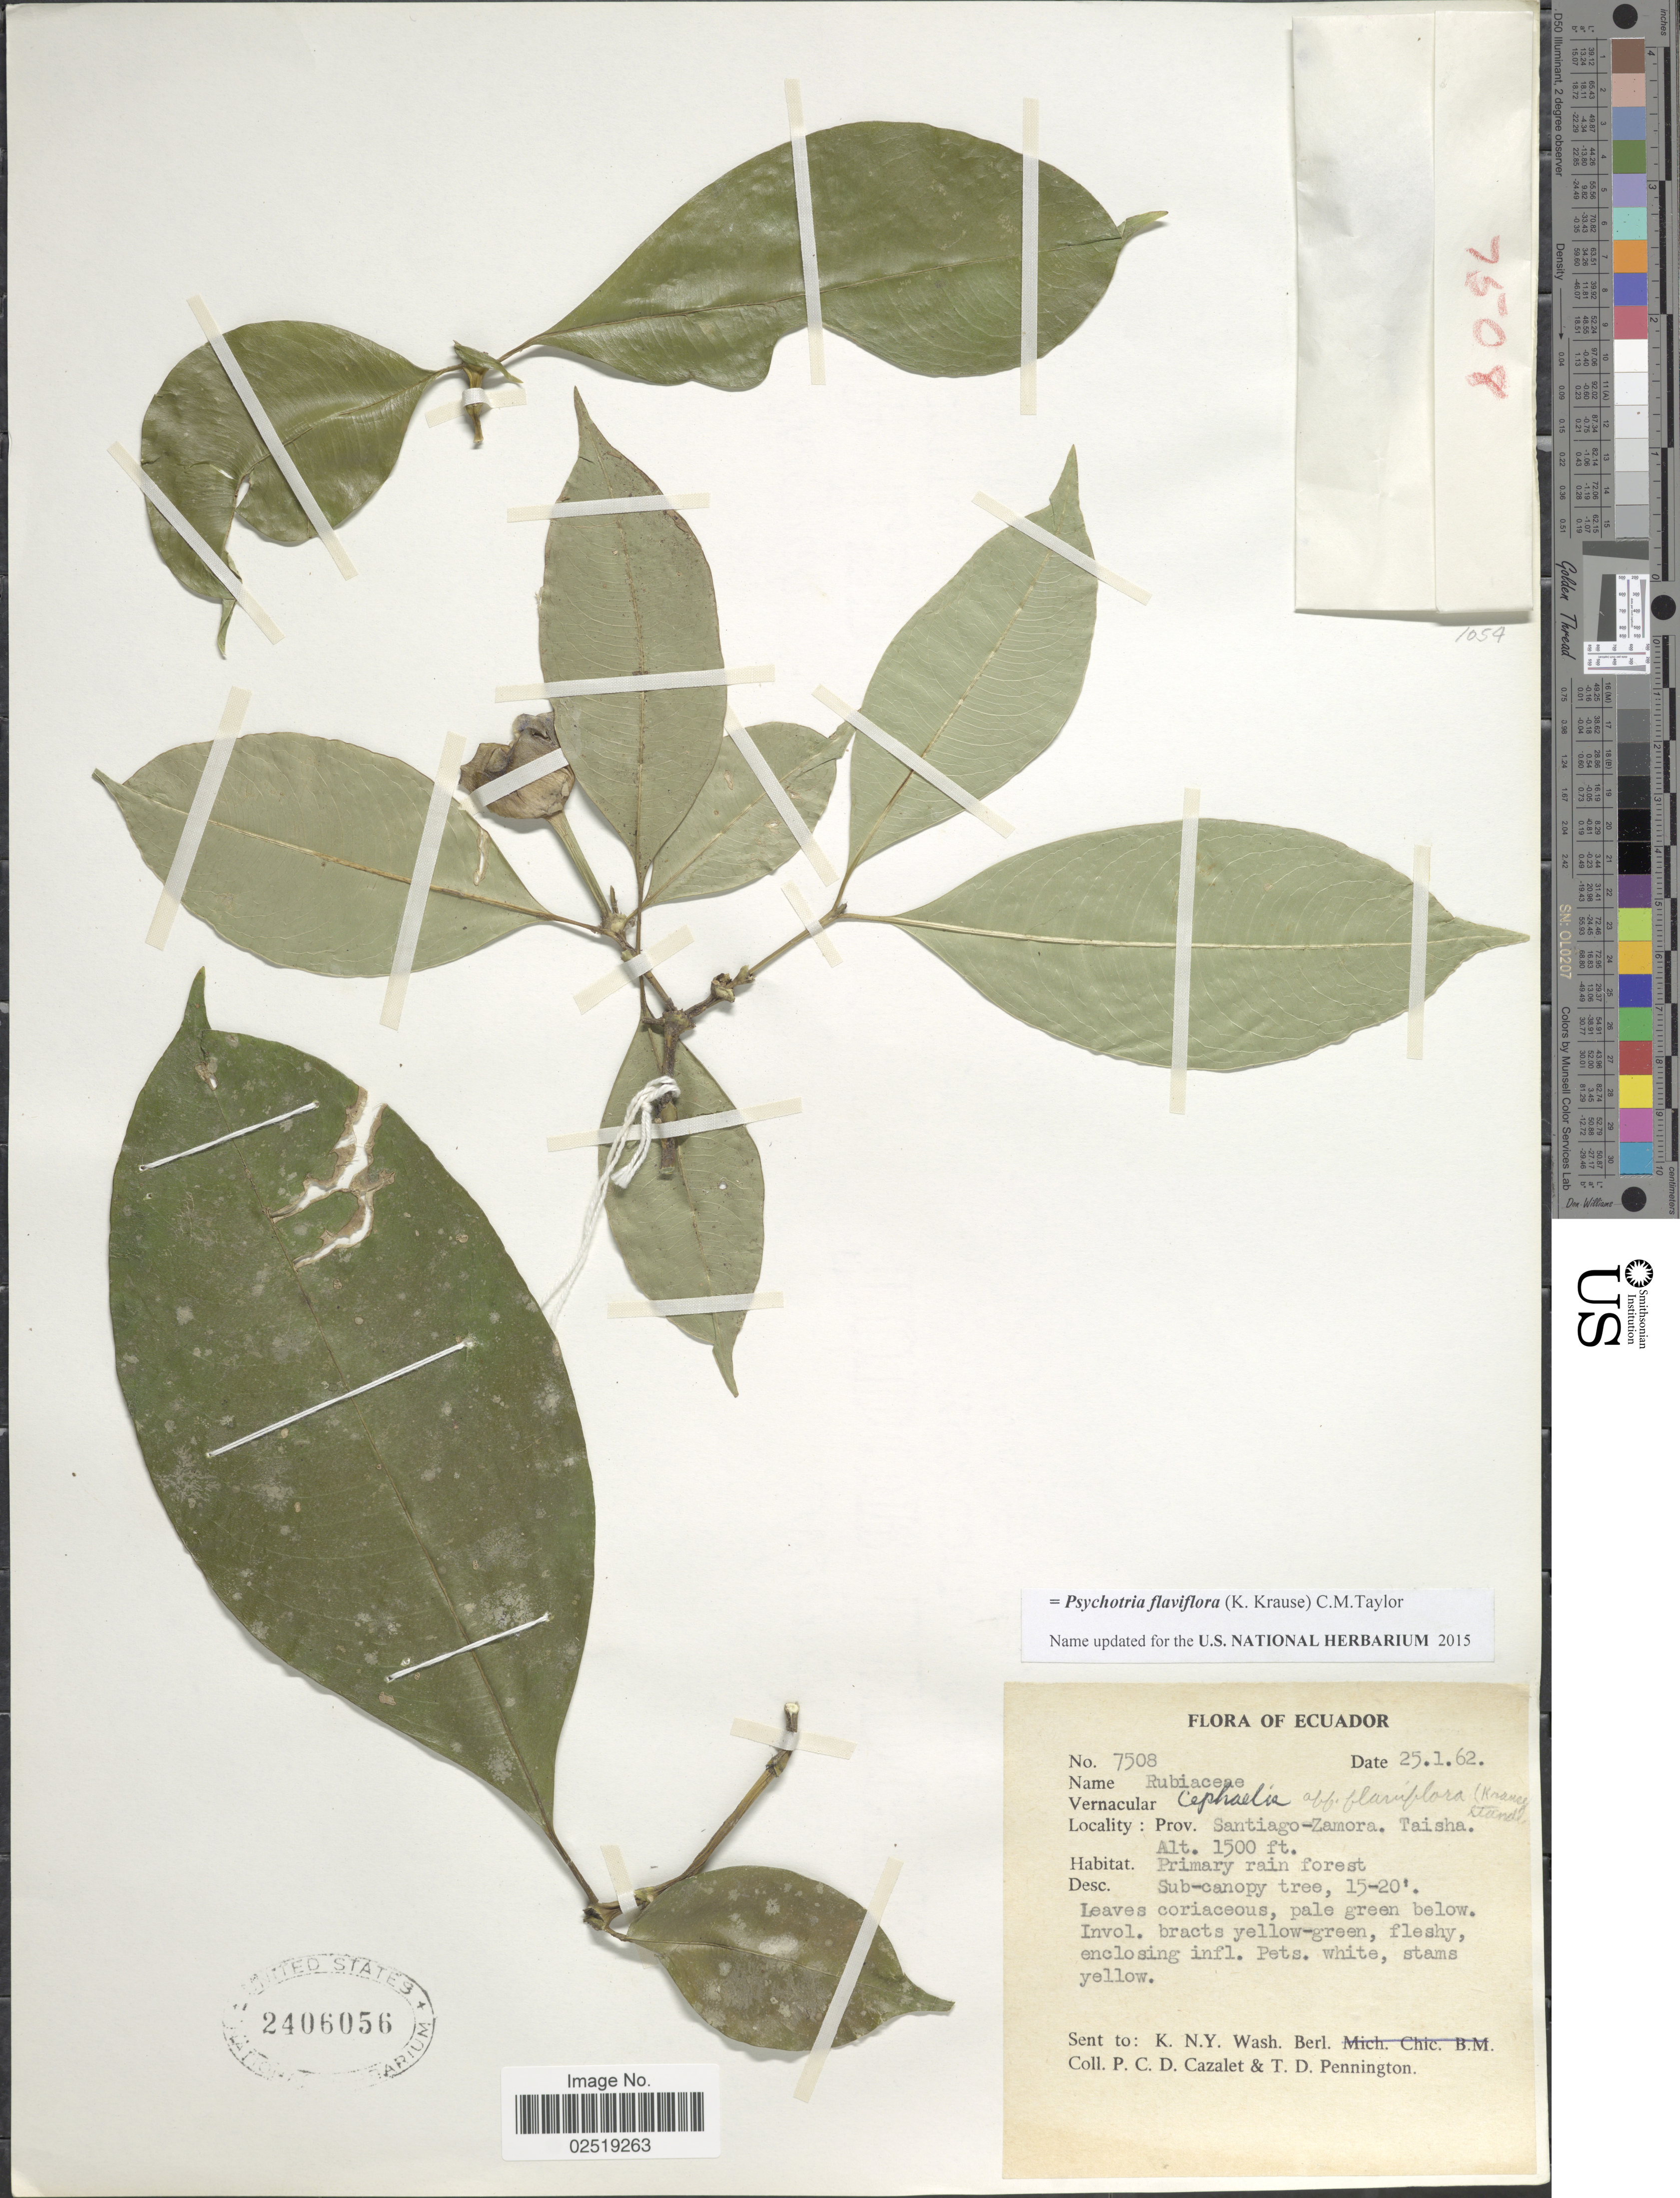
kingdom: Plantae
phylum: Tracheophyta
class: Magnoliopsida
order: Gentianales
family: Rubiaceae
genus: Psychotria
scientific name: Psychotria flaviflora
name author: (K. Krause) C.M. Taylor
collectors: P. C. D. Cazalet & T. D. Pennington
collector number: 7508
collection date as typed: Transcribed d/m/y: 25/1/62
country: Ecuador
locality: Prov. Santiago-Zamora. Taisha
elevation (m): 457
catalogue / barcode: US 2406056